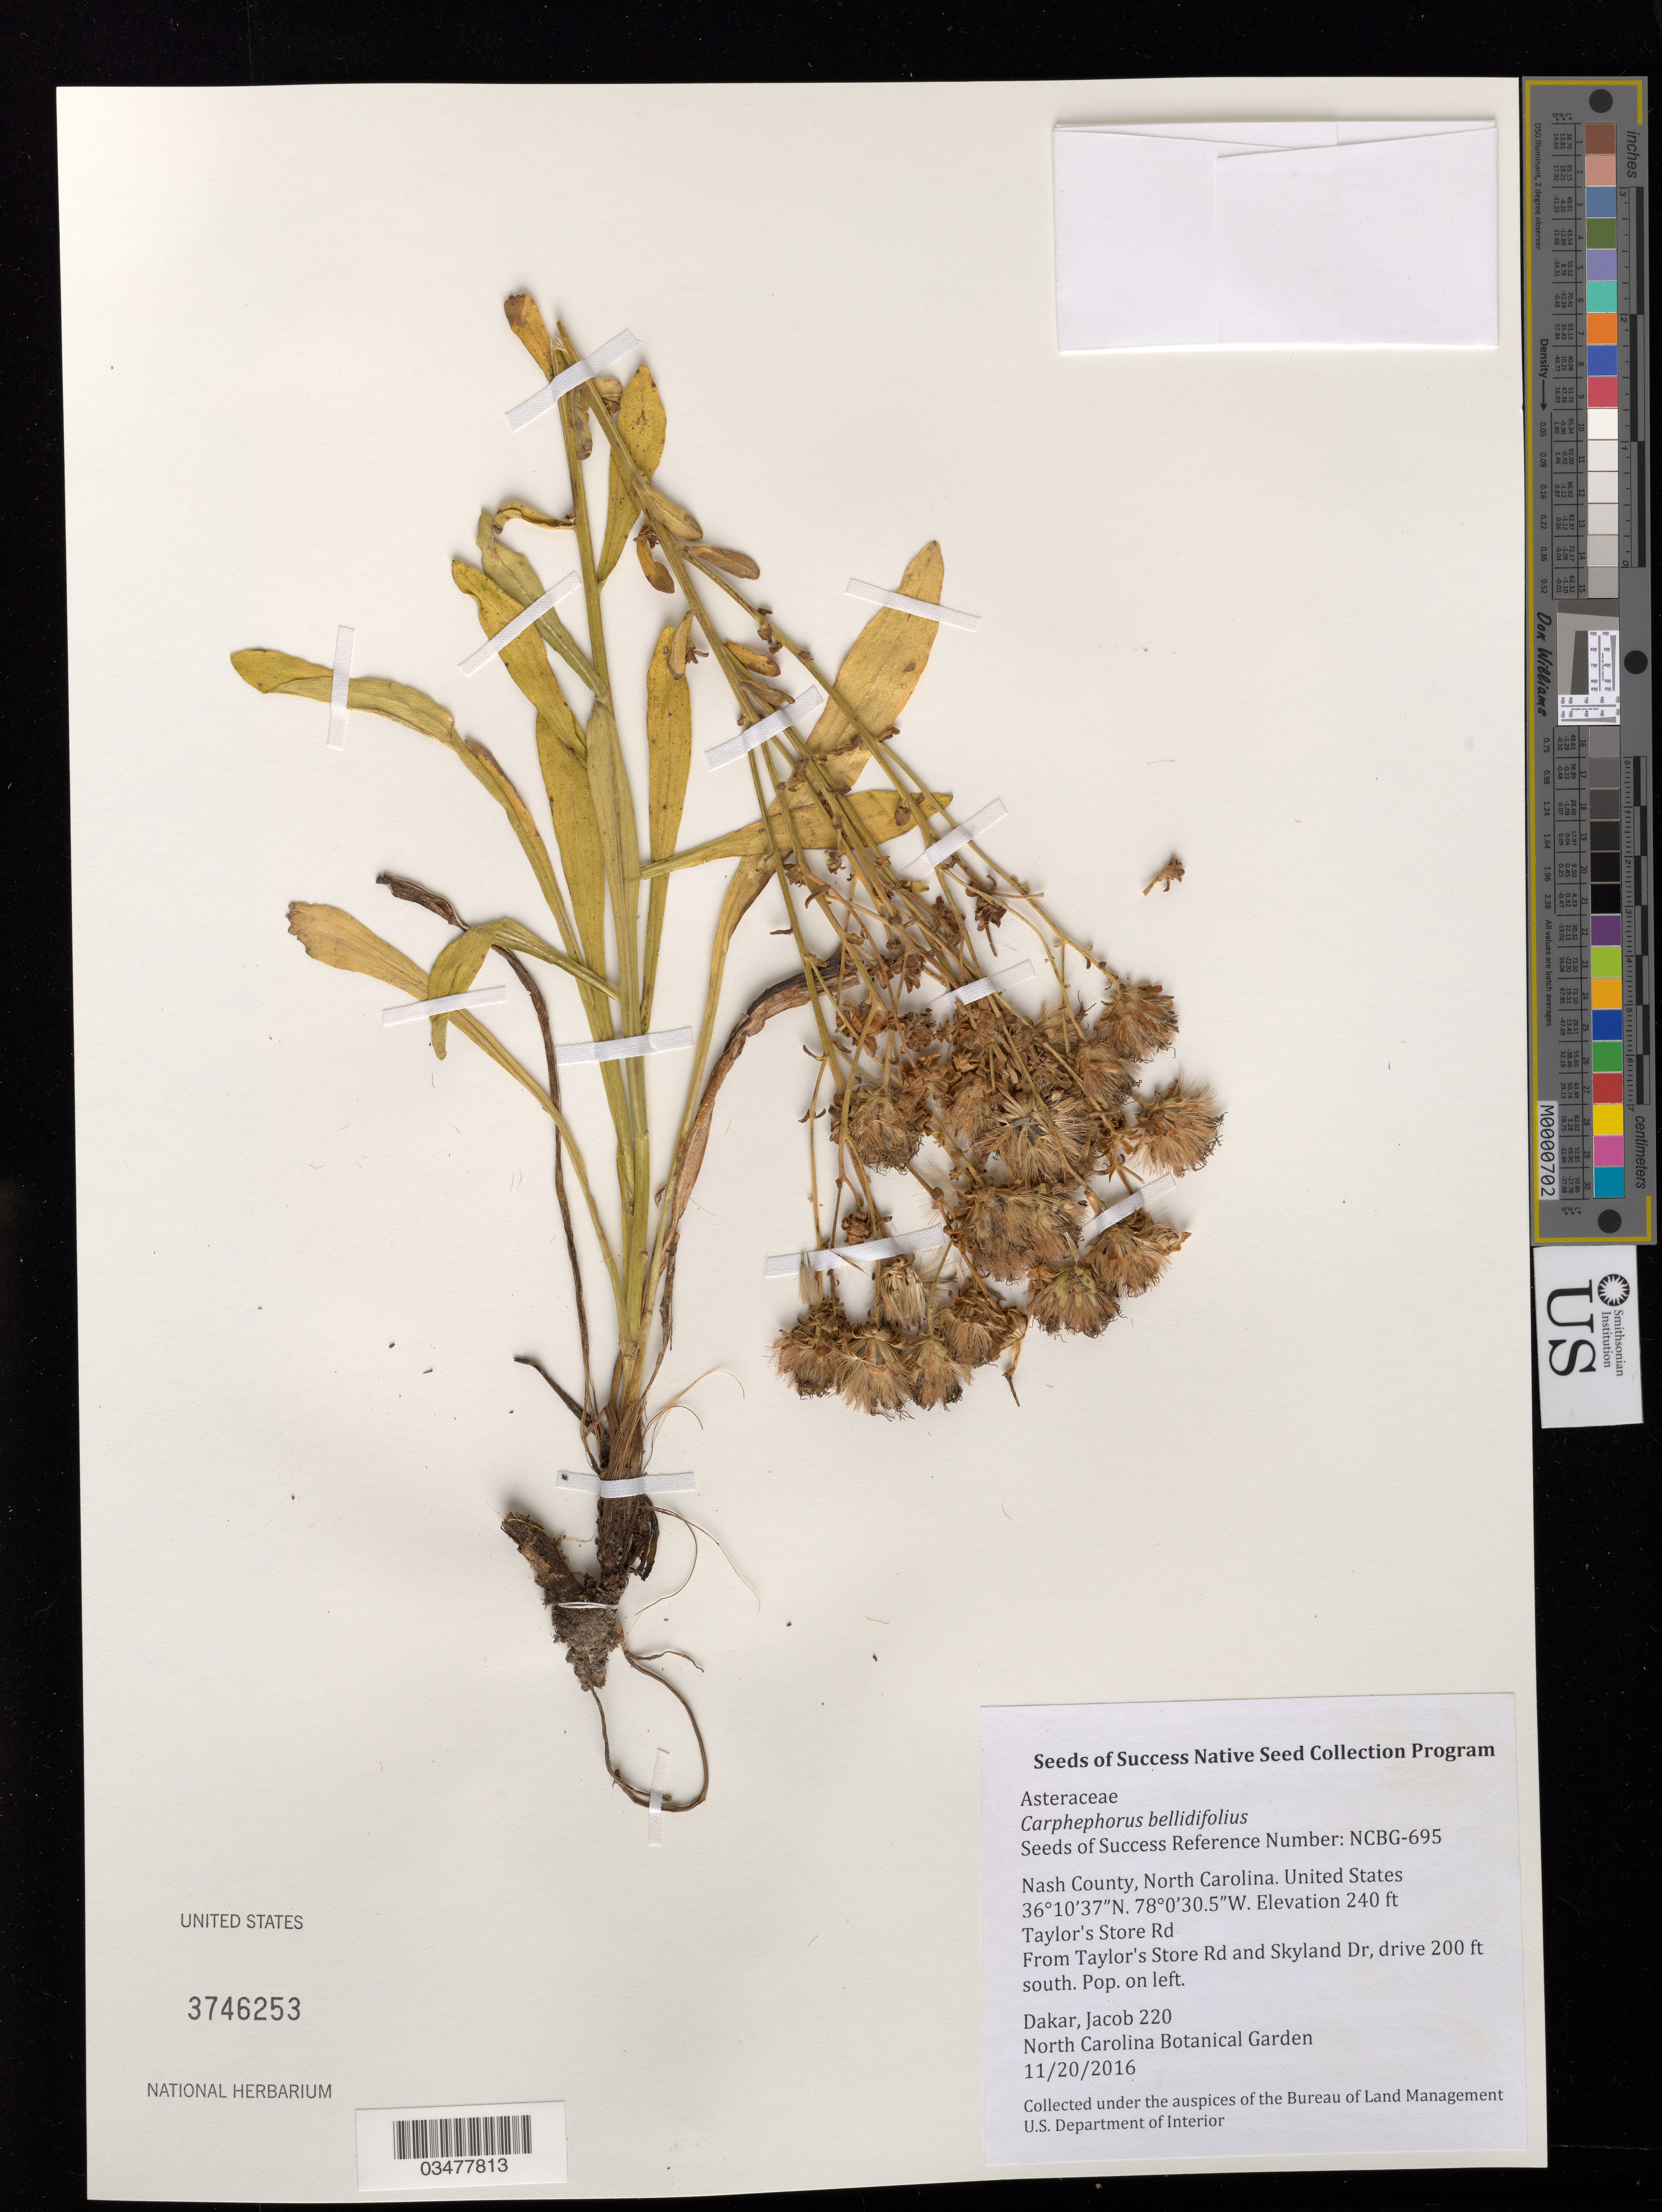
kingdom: Plantae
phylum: Tracheophyta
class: Magnoliopsida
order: Asterales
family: Asteraceae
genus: Carphephorus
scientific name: Carphephorus bellidifolius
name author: (Michx.) Torr. & A. Gray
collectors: J. Dakar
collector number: NCBG-695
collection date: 2016-11-20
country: United States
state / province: North Carolina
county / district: Nash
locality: Taylor's Store Rd and Skyland Dr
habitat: Loblolly Pine Forest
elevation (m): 73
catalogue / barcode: US 3746253